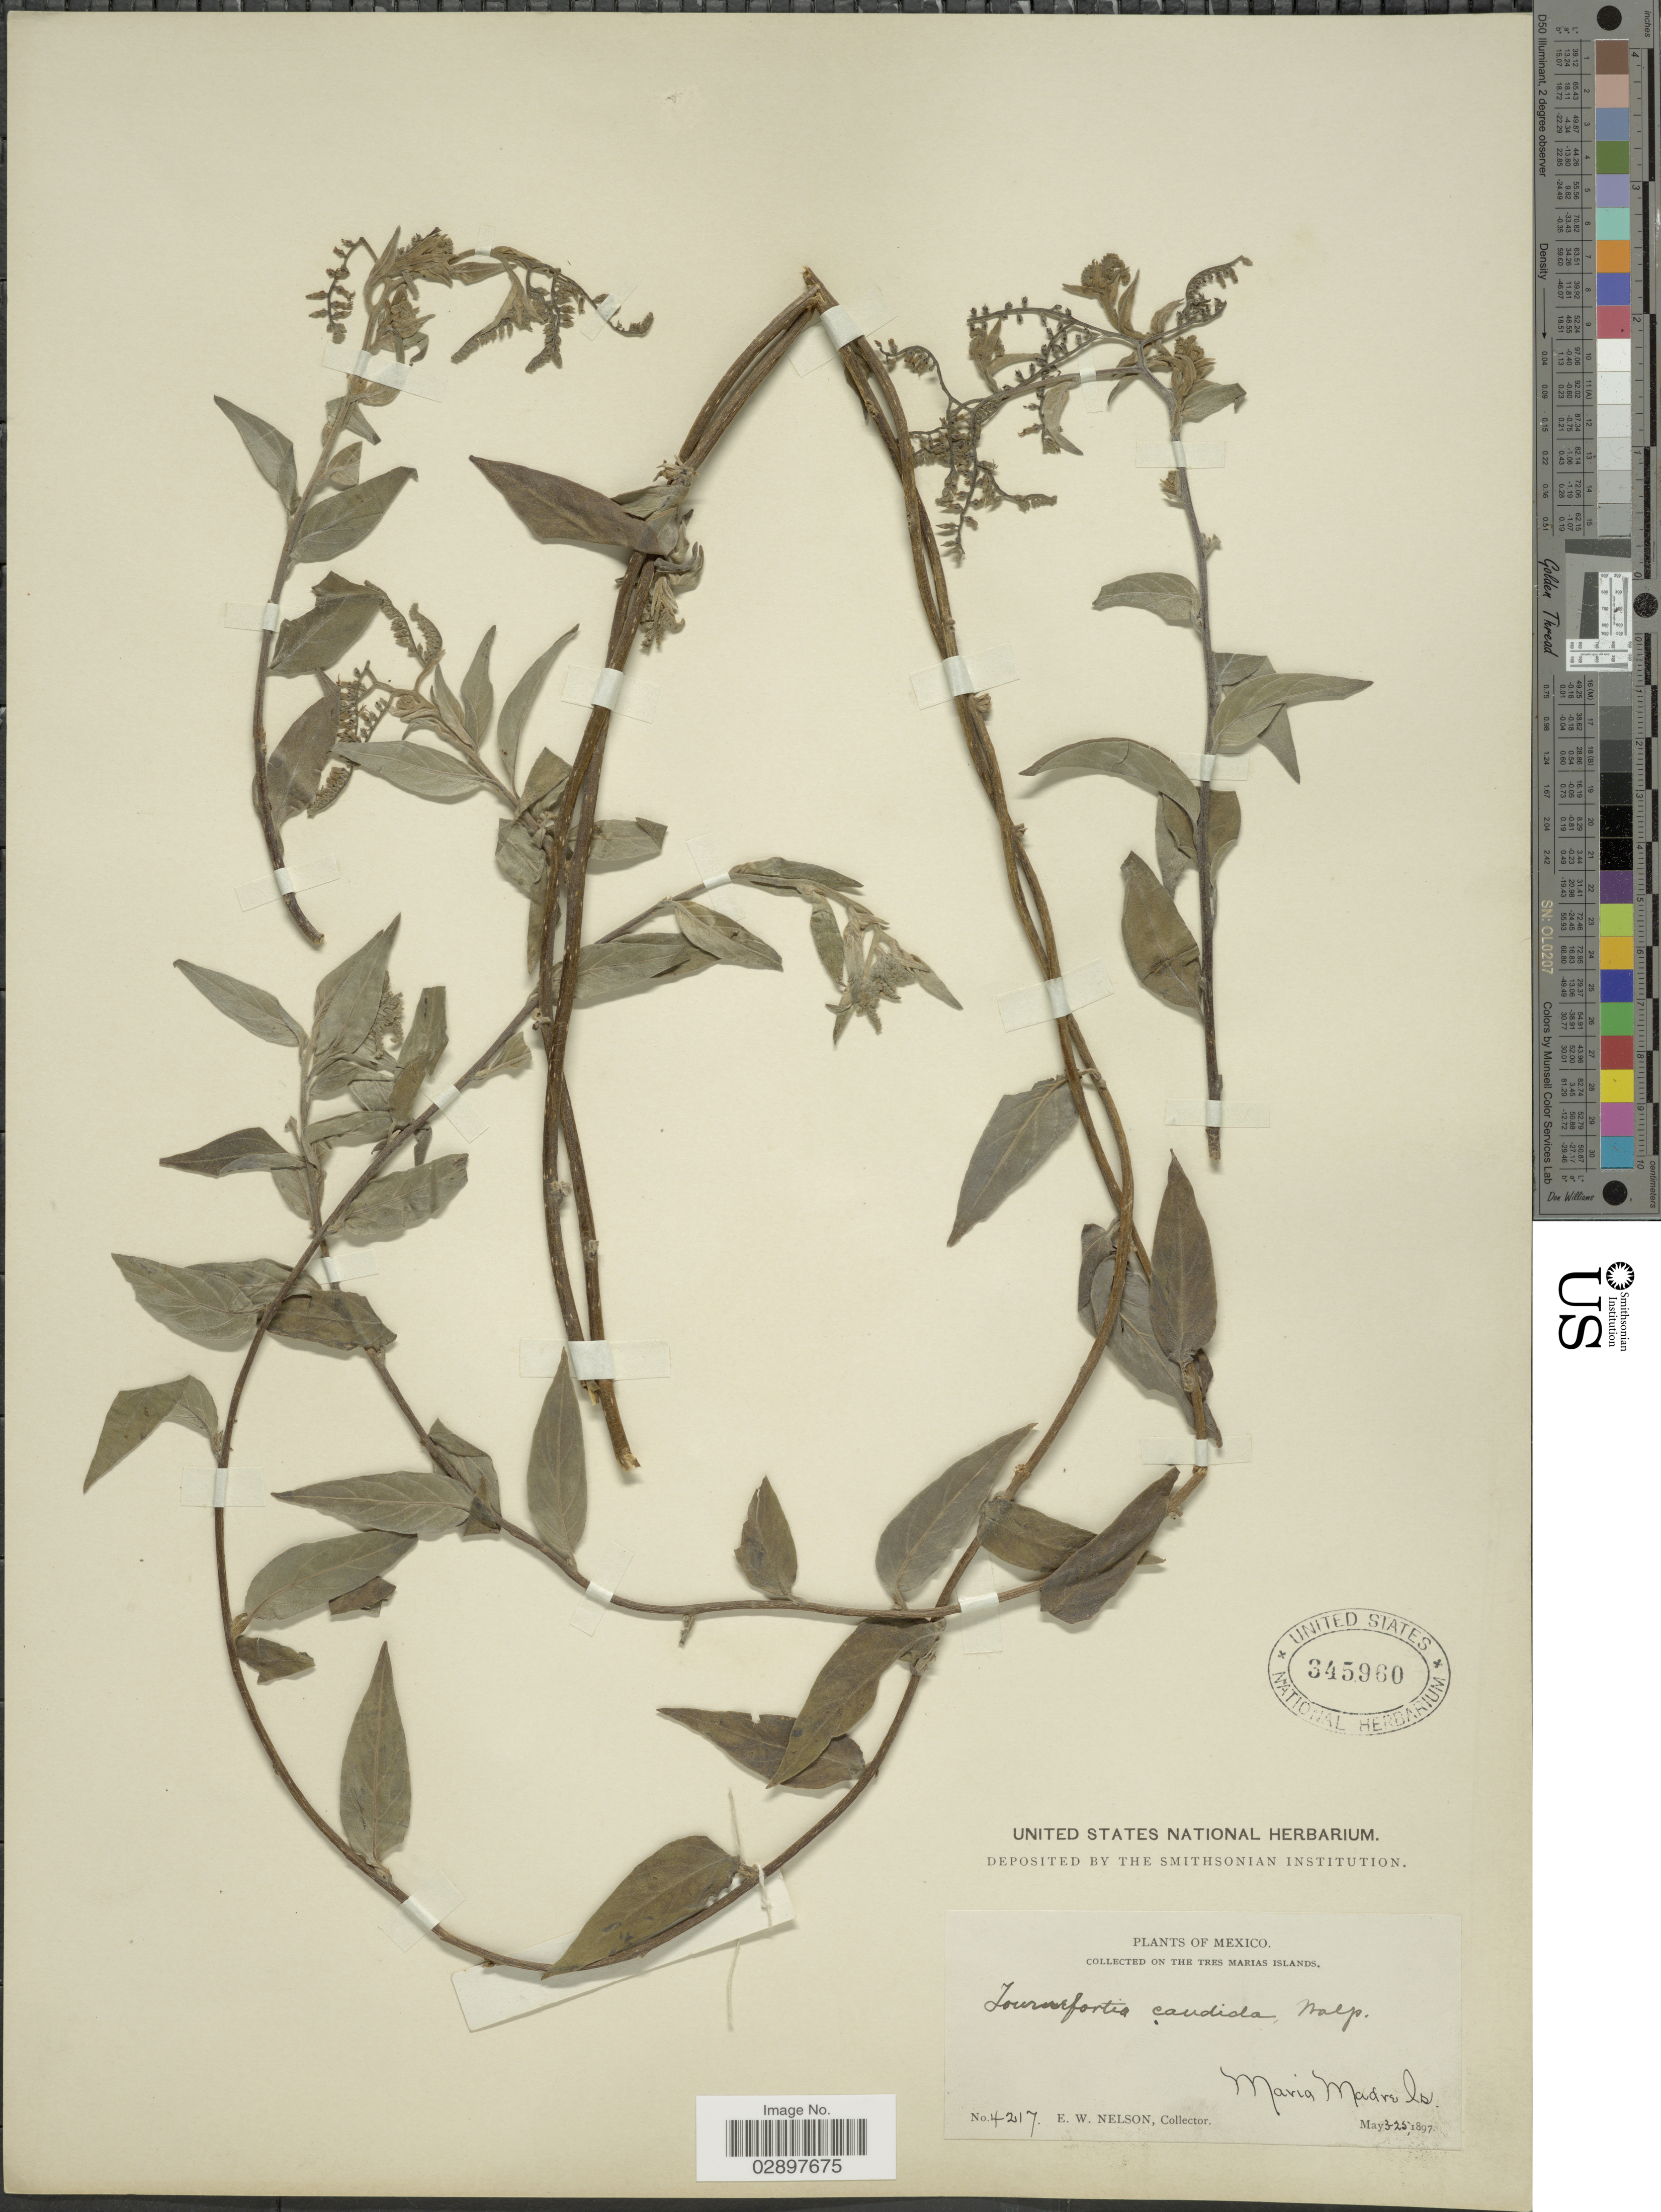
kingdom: Plantae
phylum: Tracheophyta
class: Magnoliopsida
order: Boraginales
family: Heliotropiaceae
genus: Tournefortia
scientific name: Tournefortia velutina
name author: Kunth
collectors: E. W. Nelson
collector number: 4217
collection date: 1897-05-03/1897-05-25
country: Mexico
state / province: Nayarit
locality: Collected on the Tres Marias Islands. Maria Madre Is.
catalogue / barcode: US 345960